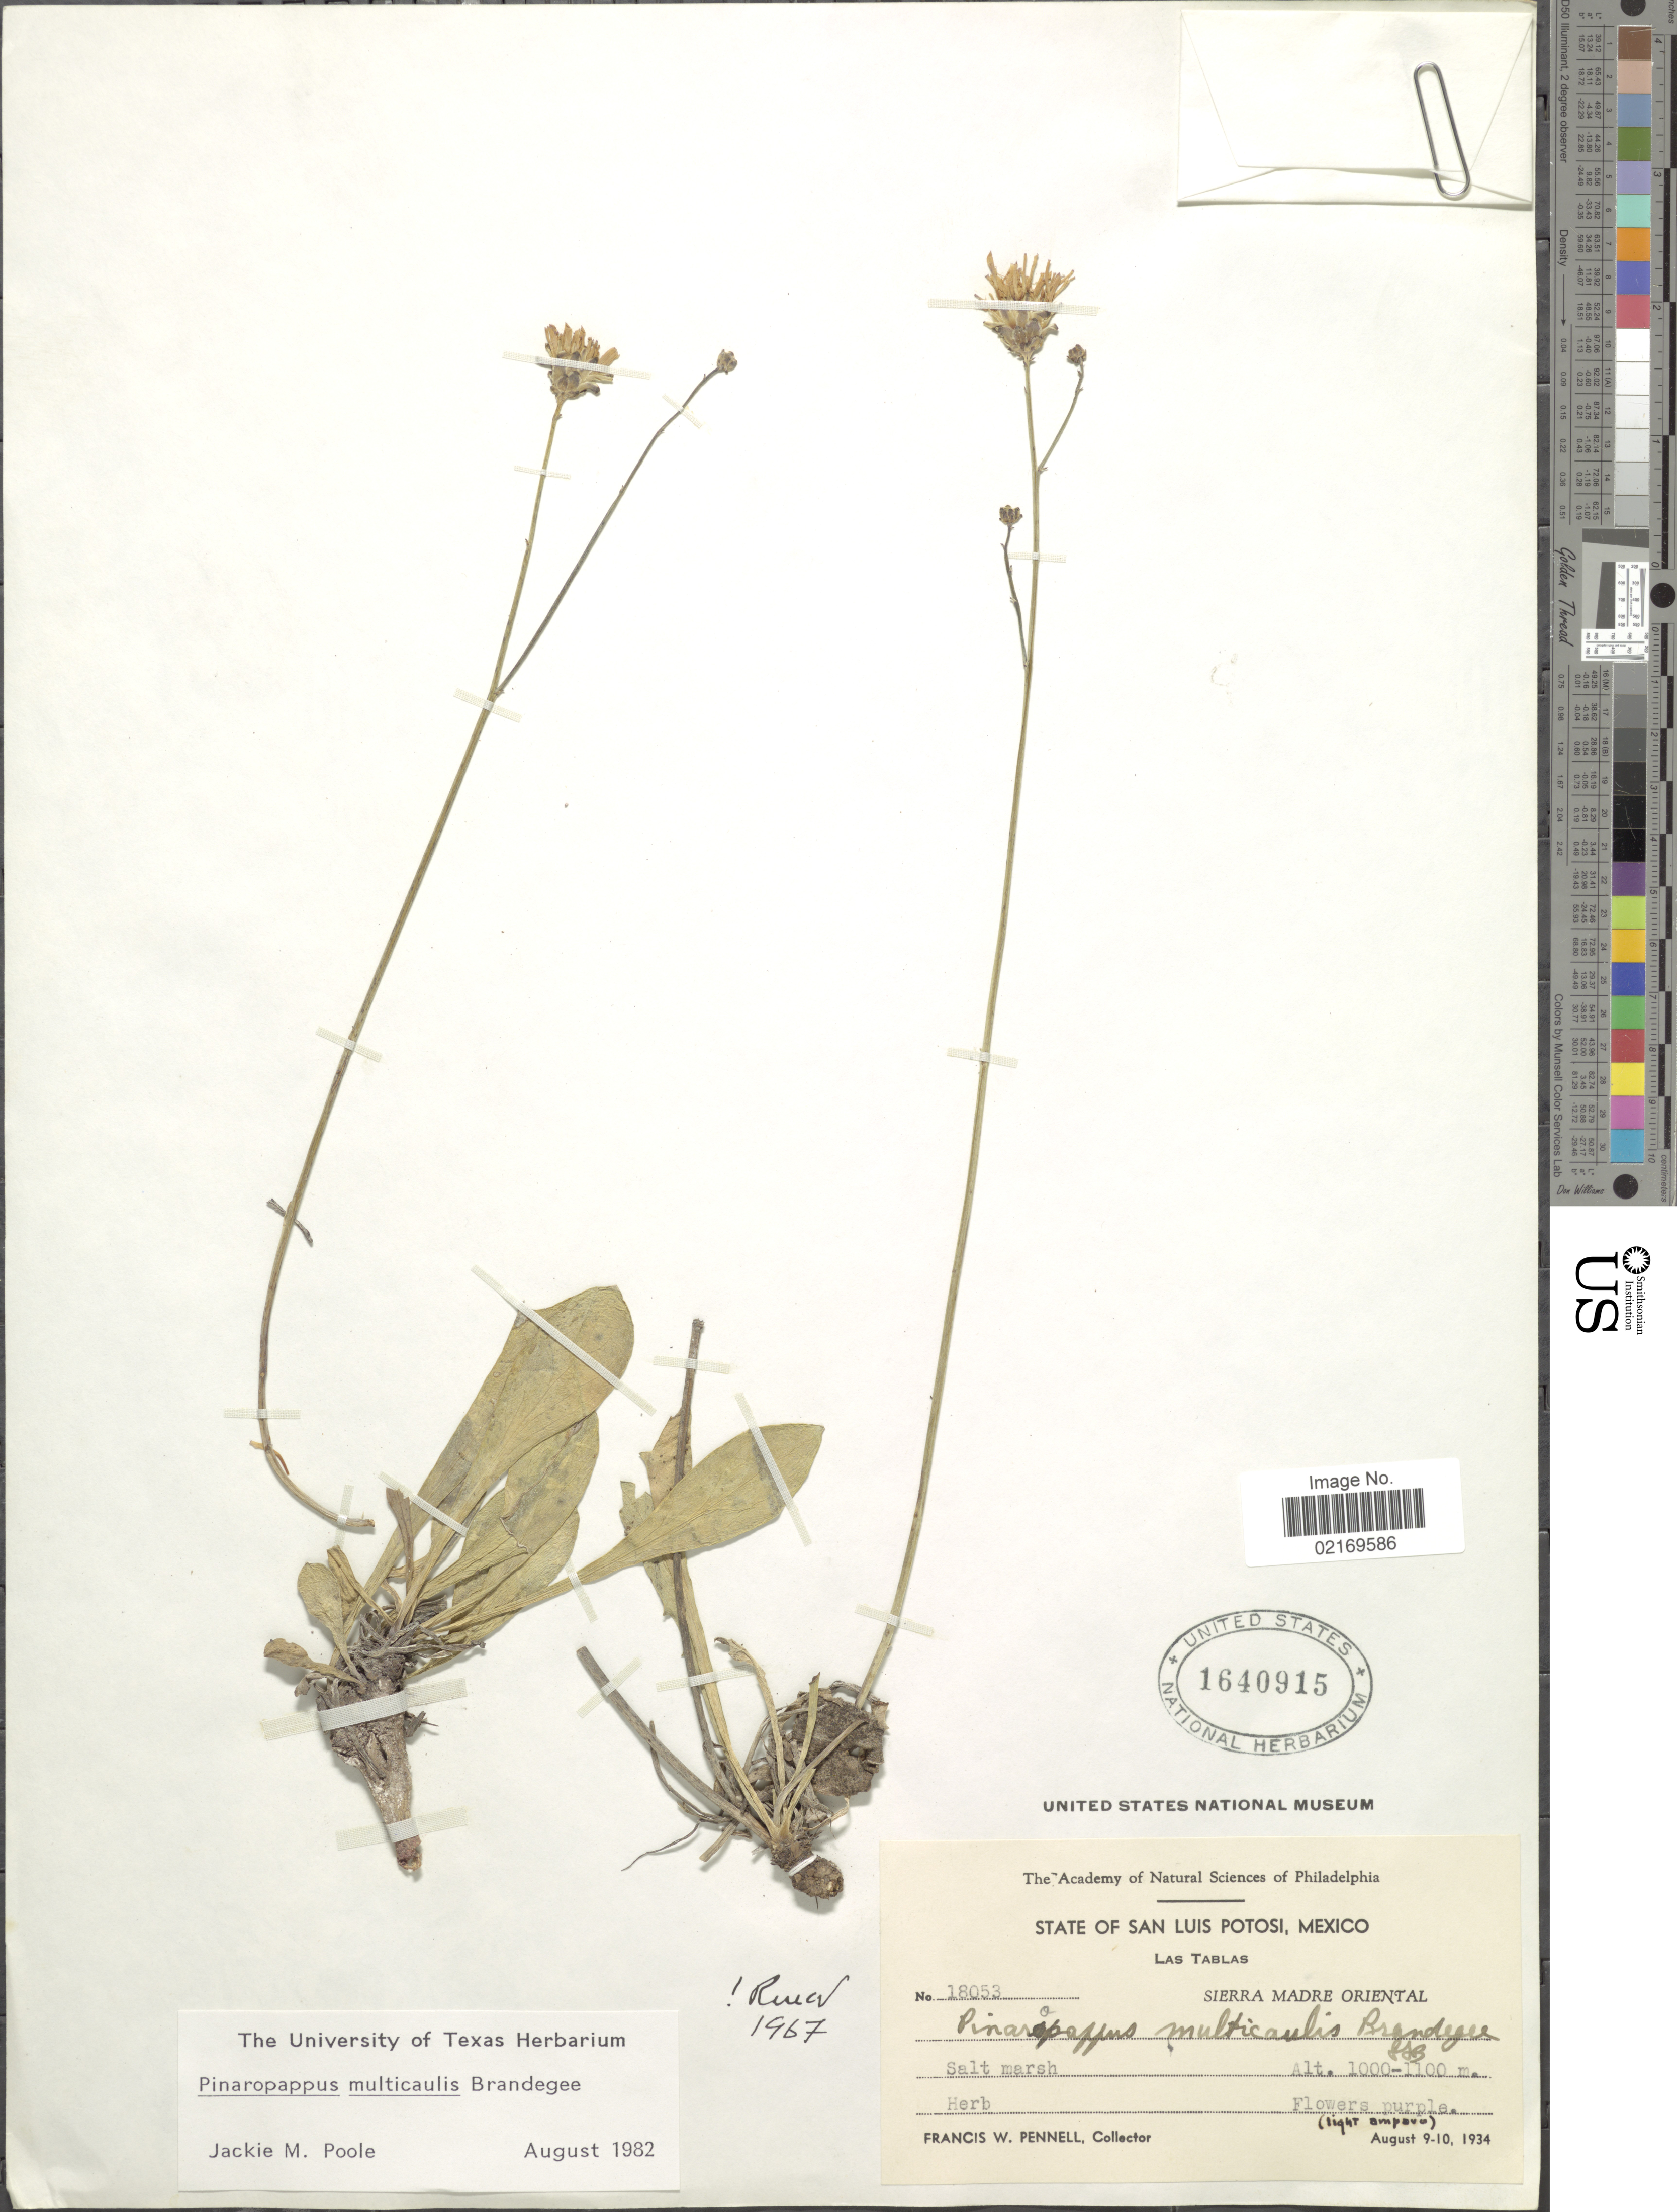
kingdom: Plantae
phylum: Tracheophyta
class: Magnoliopsida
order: Asterales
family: Asteraceae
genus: Pinaropappus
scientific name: Pinaropappus multicaulis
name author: Brandegee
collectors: F. W. Pennell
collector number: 1803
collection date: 1934-08-09/1934-08-10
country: Mexico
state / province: San Luis Potosí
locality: Las Tablas, Sierra Madre Oriental, salt marsh.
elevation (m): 1000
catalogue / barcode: US 1640915